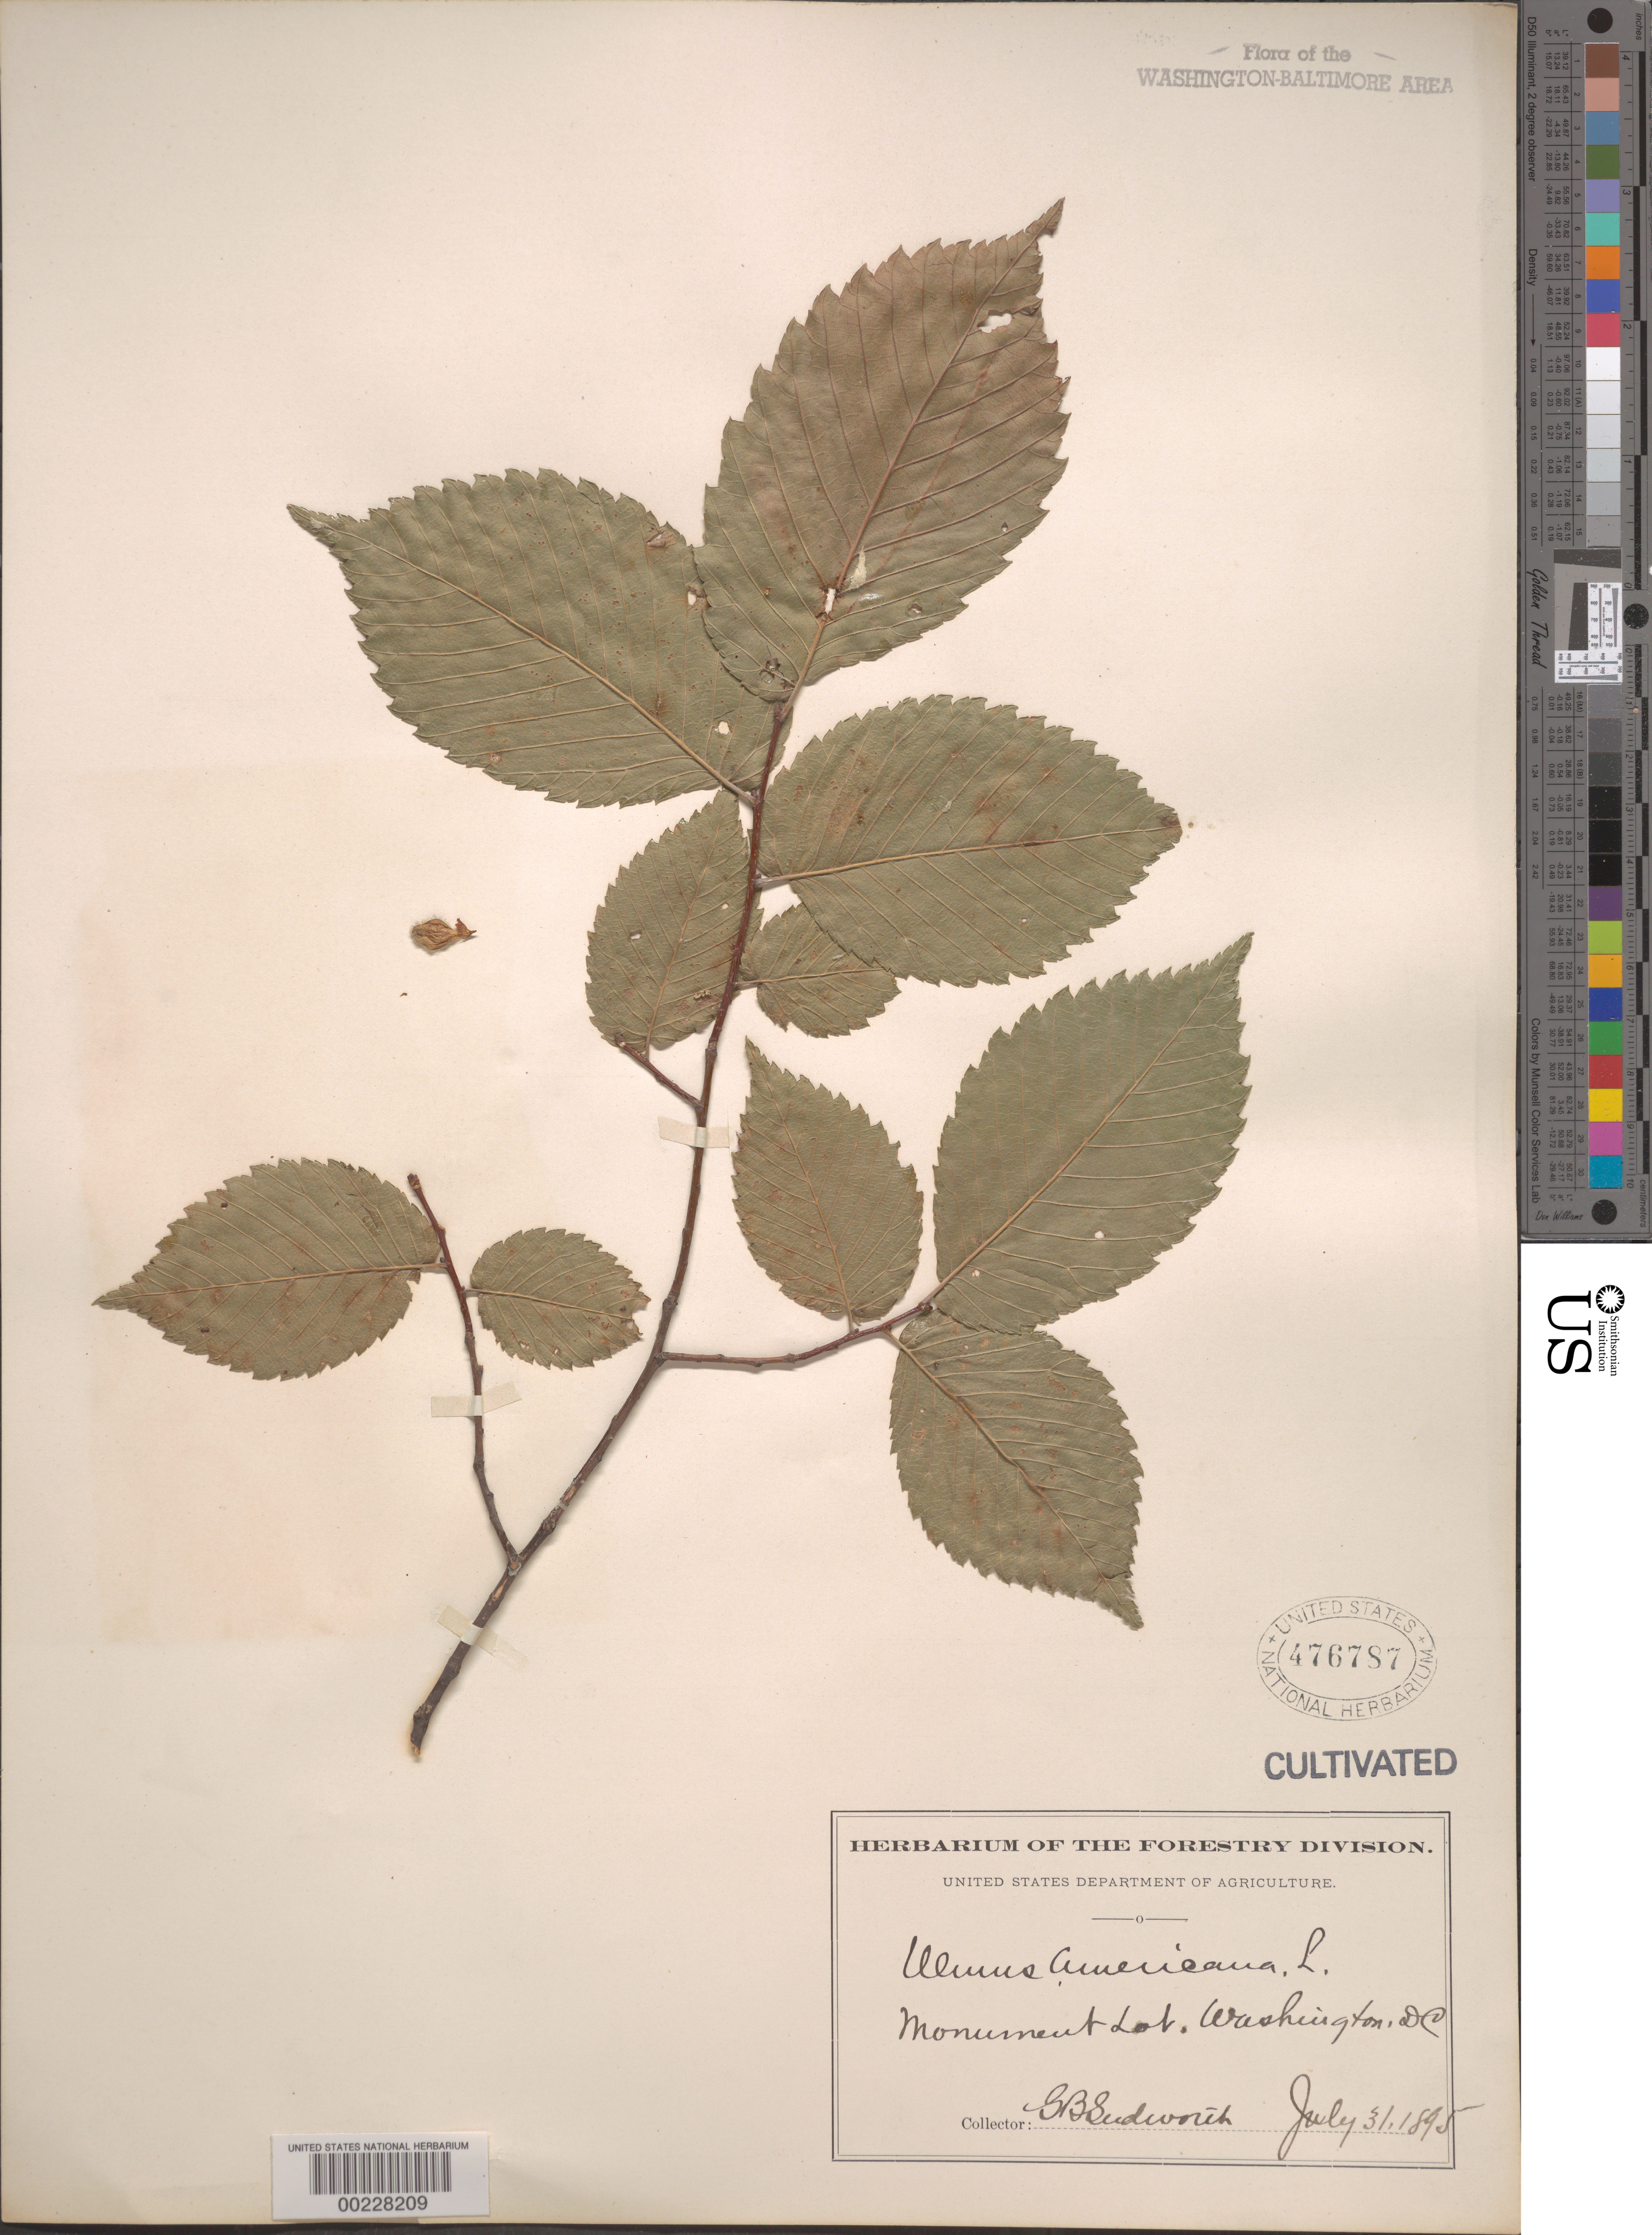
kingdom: Plantae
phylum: Tracheophyta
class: Magnoliopsida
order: Rosales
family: Ulmaceae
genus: Ulmus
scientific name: Ulmus americana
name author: L.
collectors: G. B. Sudworth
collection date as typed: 31 Jul 1895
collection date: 1895-07-31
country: United States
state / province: District of Columbia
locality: Monument Lot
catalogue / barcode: US 476787